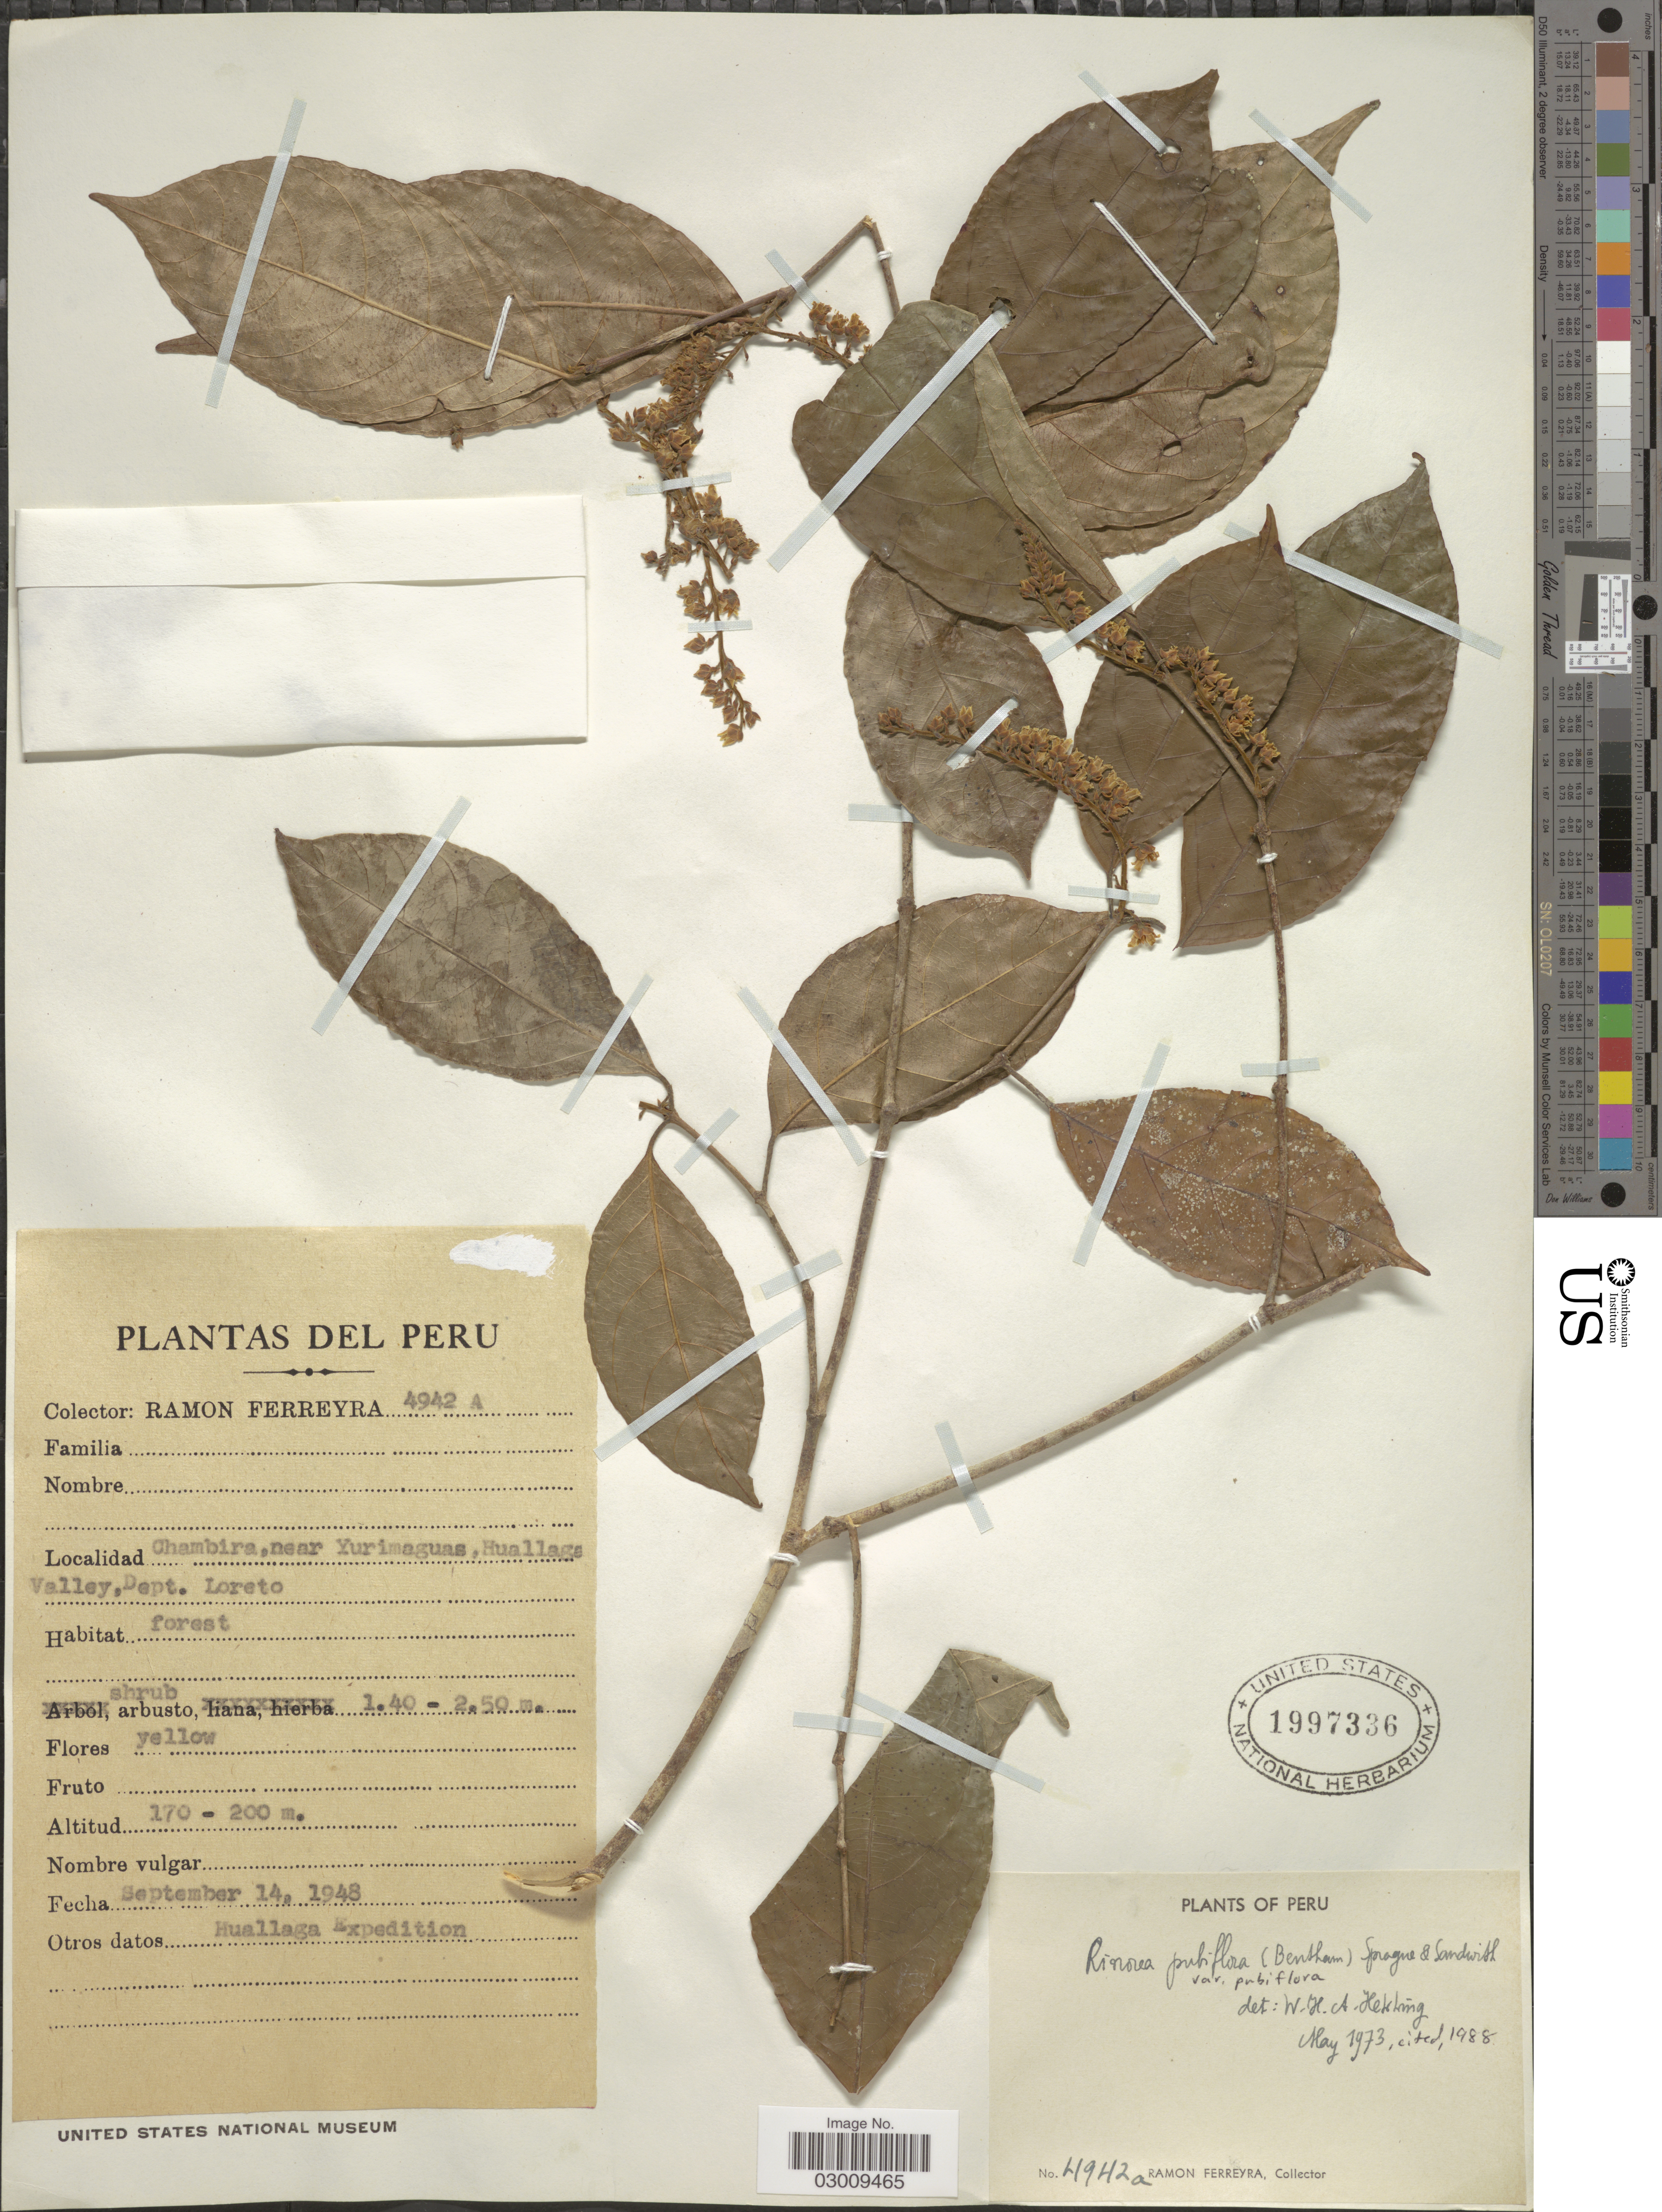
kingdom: Plantae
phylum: Tracheophyta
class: Magnoliopsida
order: Malpighiales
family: Violaceae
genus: Rinorea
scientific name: Rinorea pubiflora var. pubiflora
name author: (Benth.) Sprague & Sandwith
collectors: R. A. Ferreyra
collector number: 4942a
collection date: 1948-09-14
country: Peru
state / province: Loreto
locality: Chambira, near Yurimaguas, Huallaga Valley, Dept. Loreto.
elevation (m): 170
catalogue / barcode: US 1997336